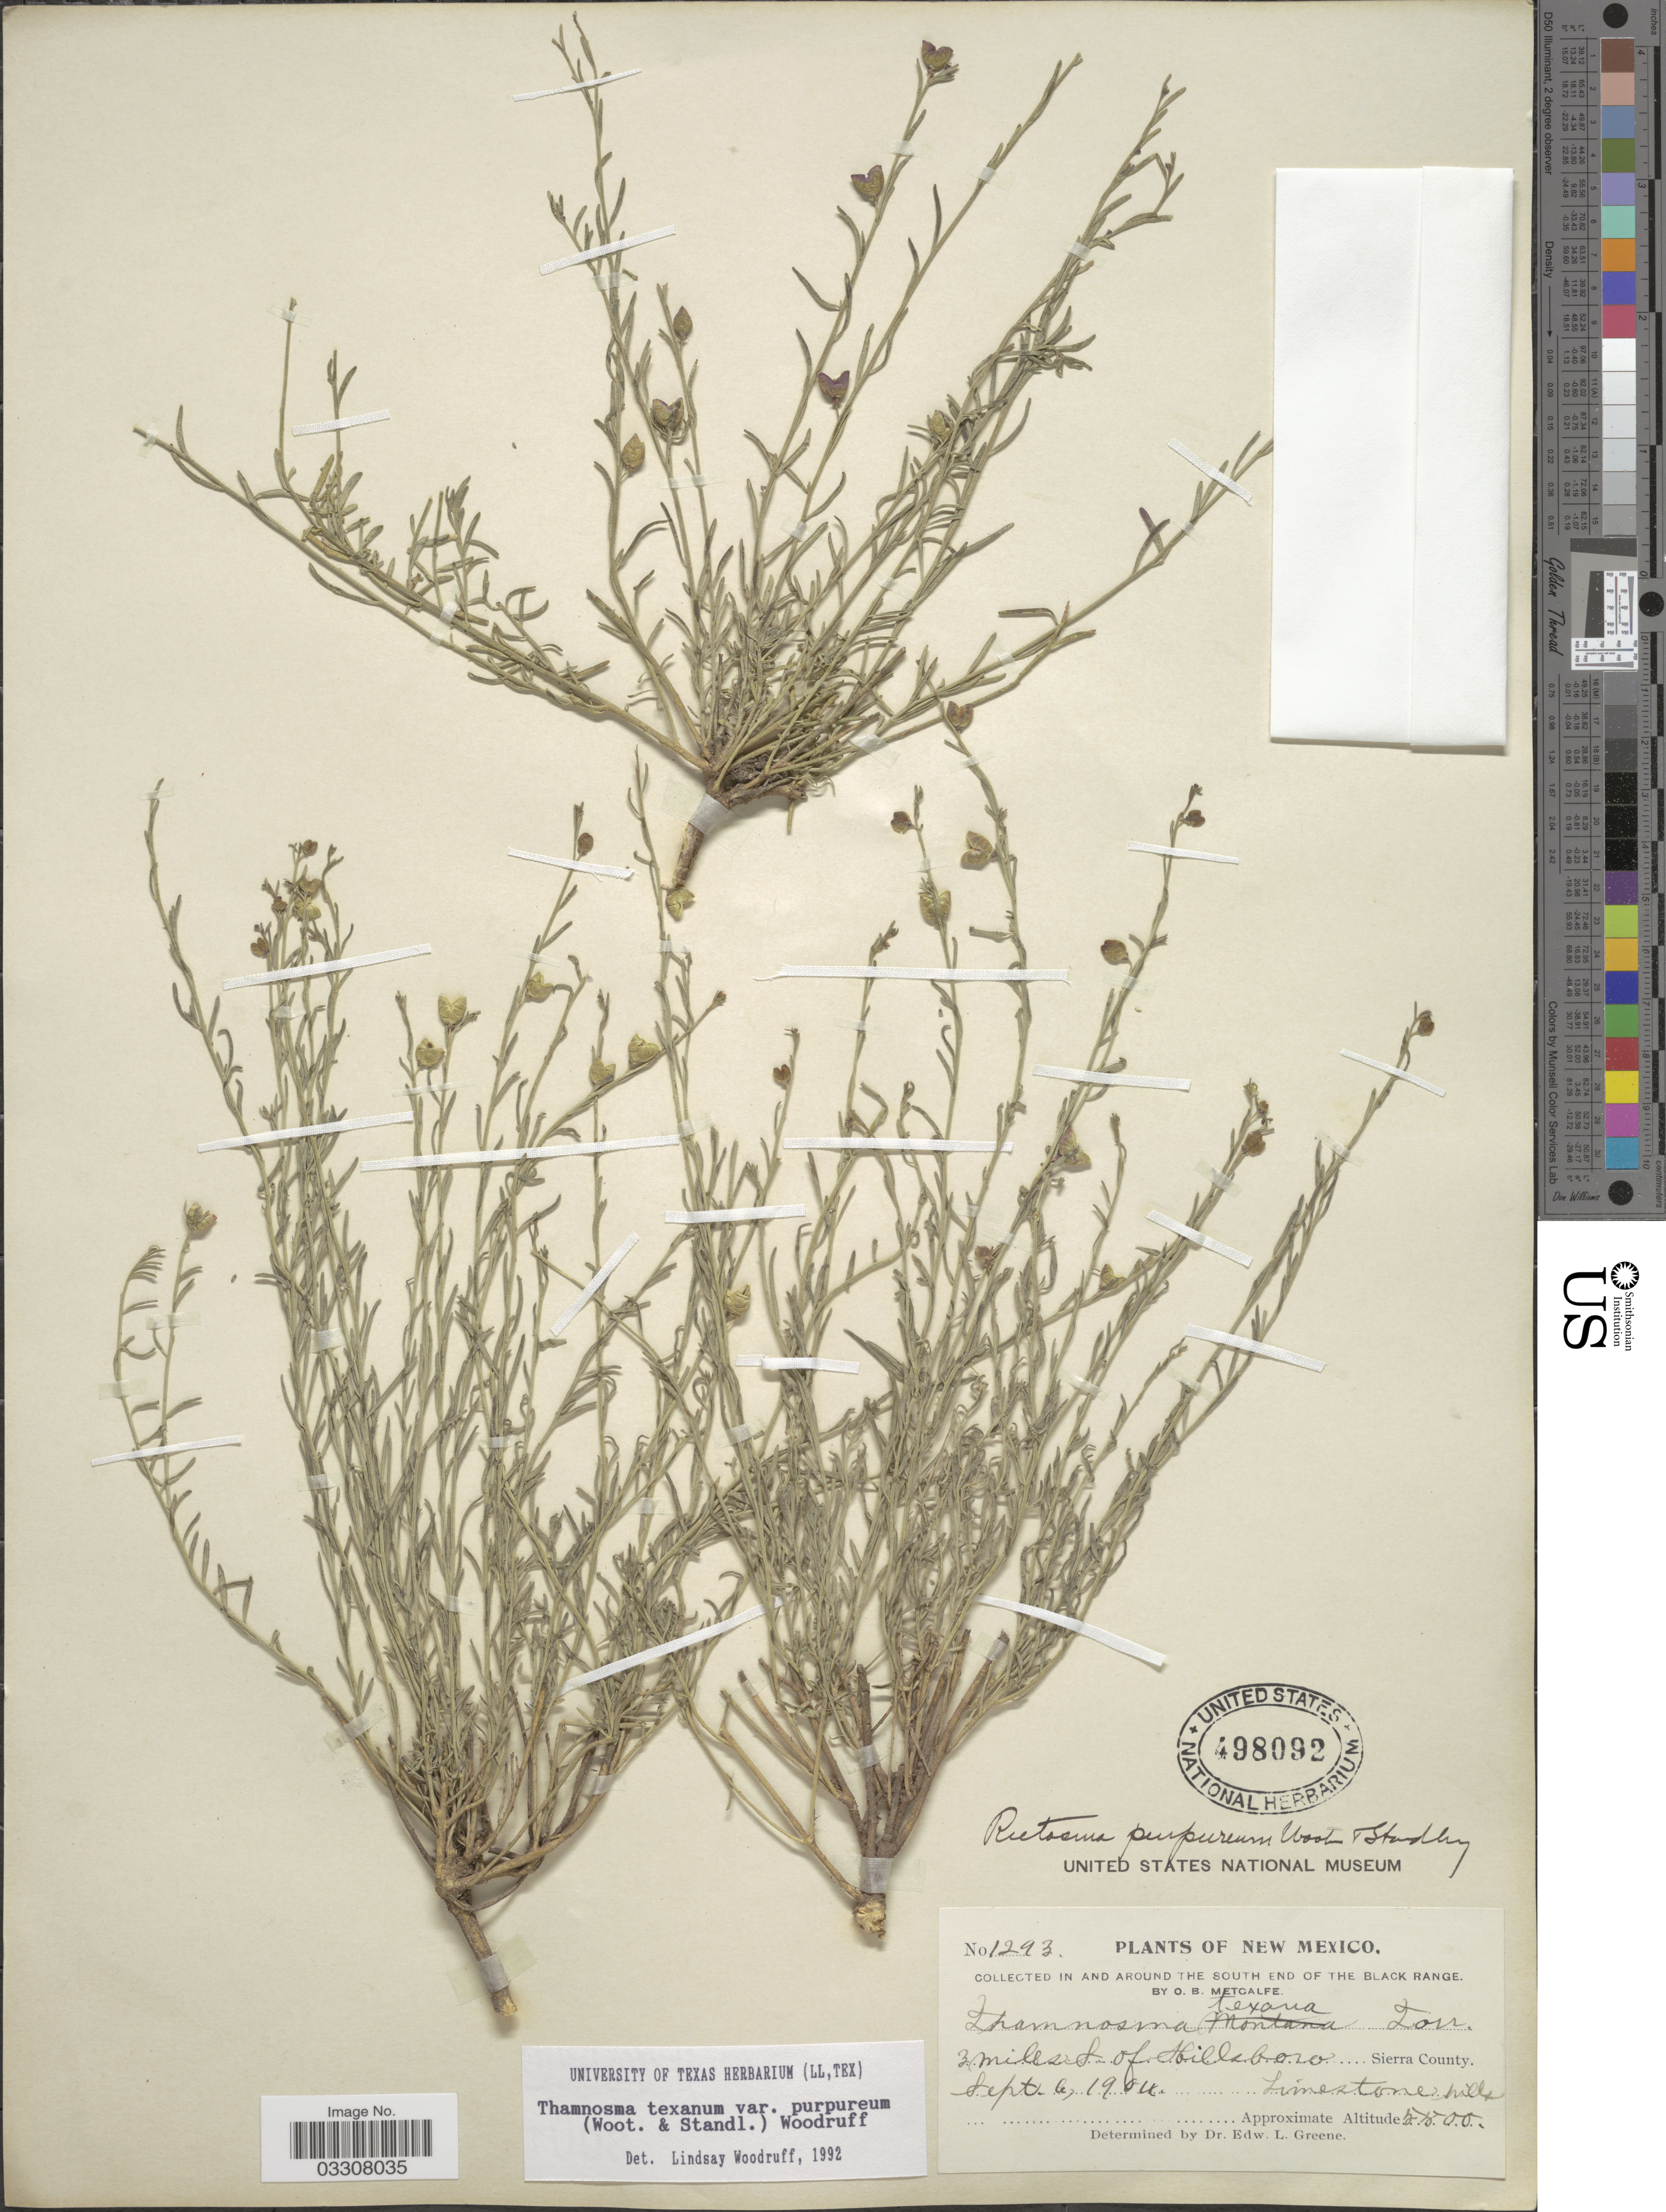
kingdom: Plantae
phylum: Tracheophyta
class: Magnoliopsida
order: Sapindales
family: Rutaceae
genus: Thamnosma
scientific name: Thamnosma texana var. purpurea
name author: (Wooton & Standl.) Woodruff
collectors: O. B. Metcalfe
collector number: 1293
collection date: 1904-09-06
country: United States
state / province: New Mexico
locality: In and around the south end of the Black Range. 3 miles S of Hillsboro. Sierra County.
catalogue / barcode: US 498092